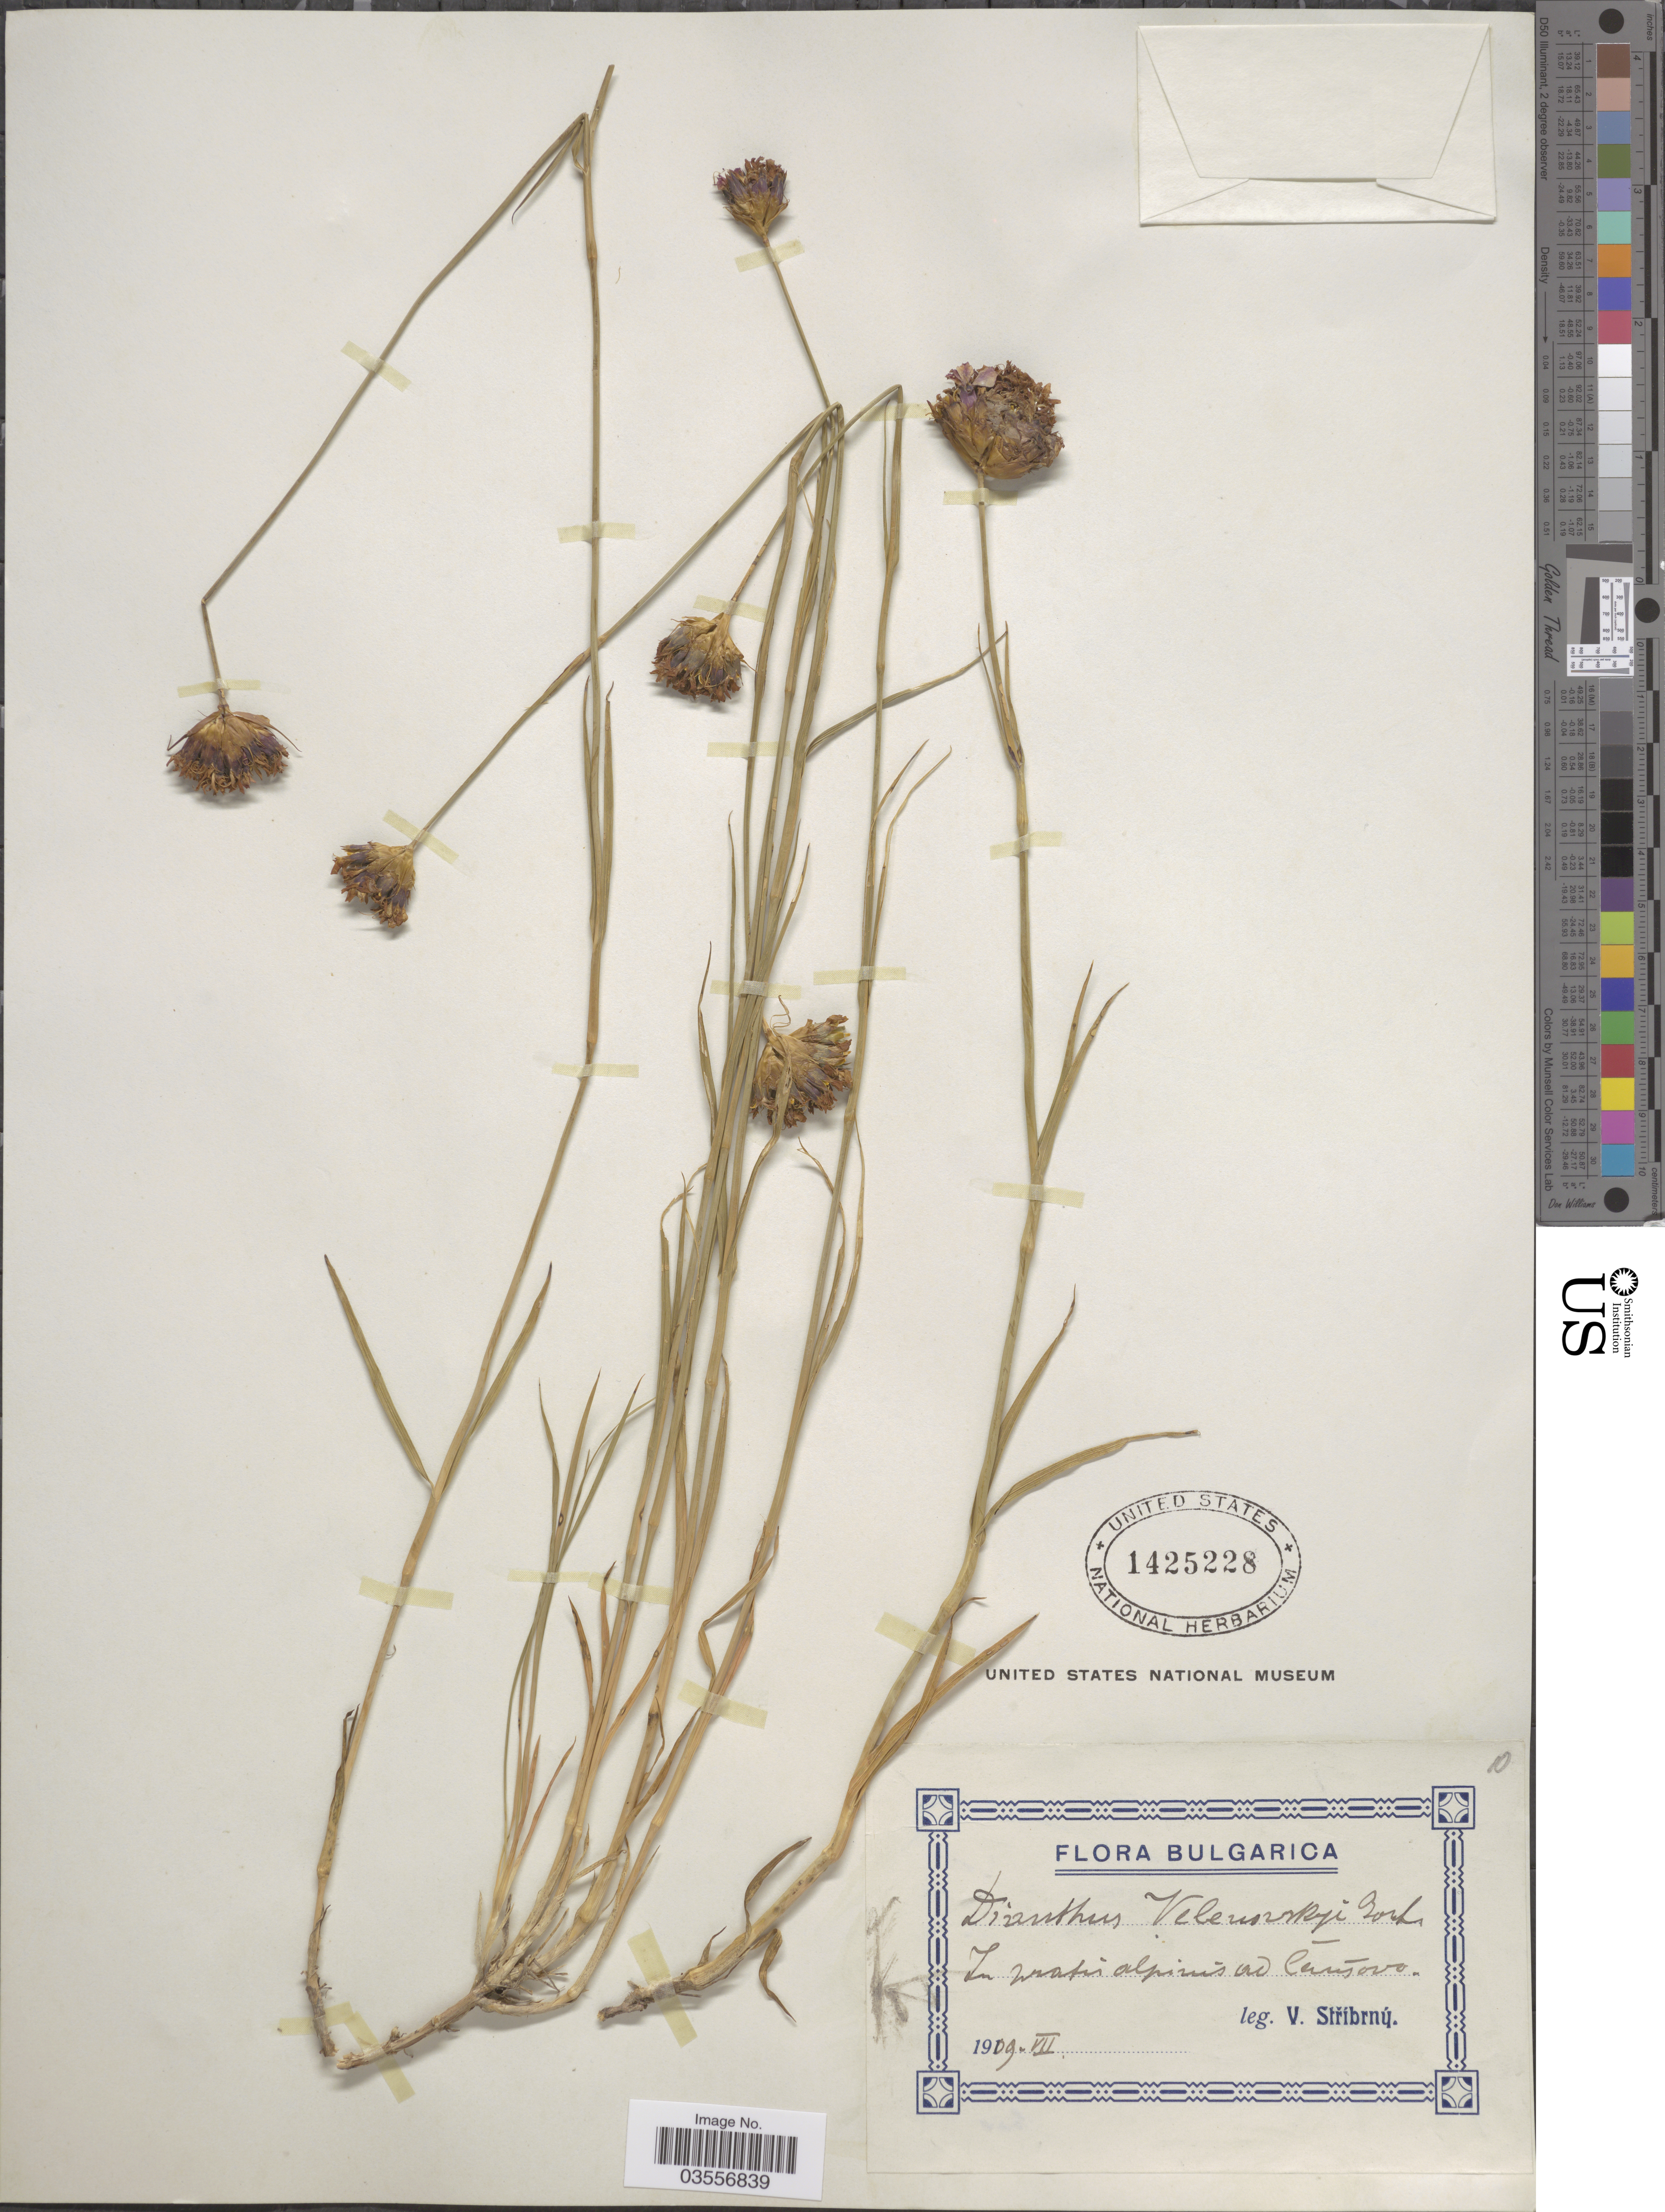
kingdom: Plantae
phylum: Tracheophyta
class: Magnoliopsida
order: Caryophyllales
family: Caryophyllaceae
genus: Dianthus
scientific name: Dianthus velenovskyi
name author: Borbás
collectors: V. Stribrny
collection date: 1909-07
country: Bulgaria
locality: In pratis alpinis ad Cáúsovo [interpreted].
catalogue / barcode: US 1425228